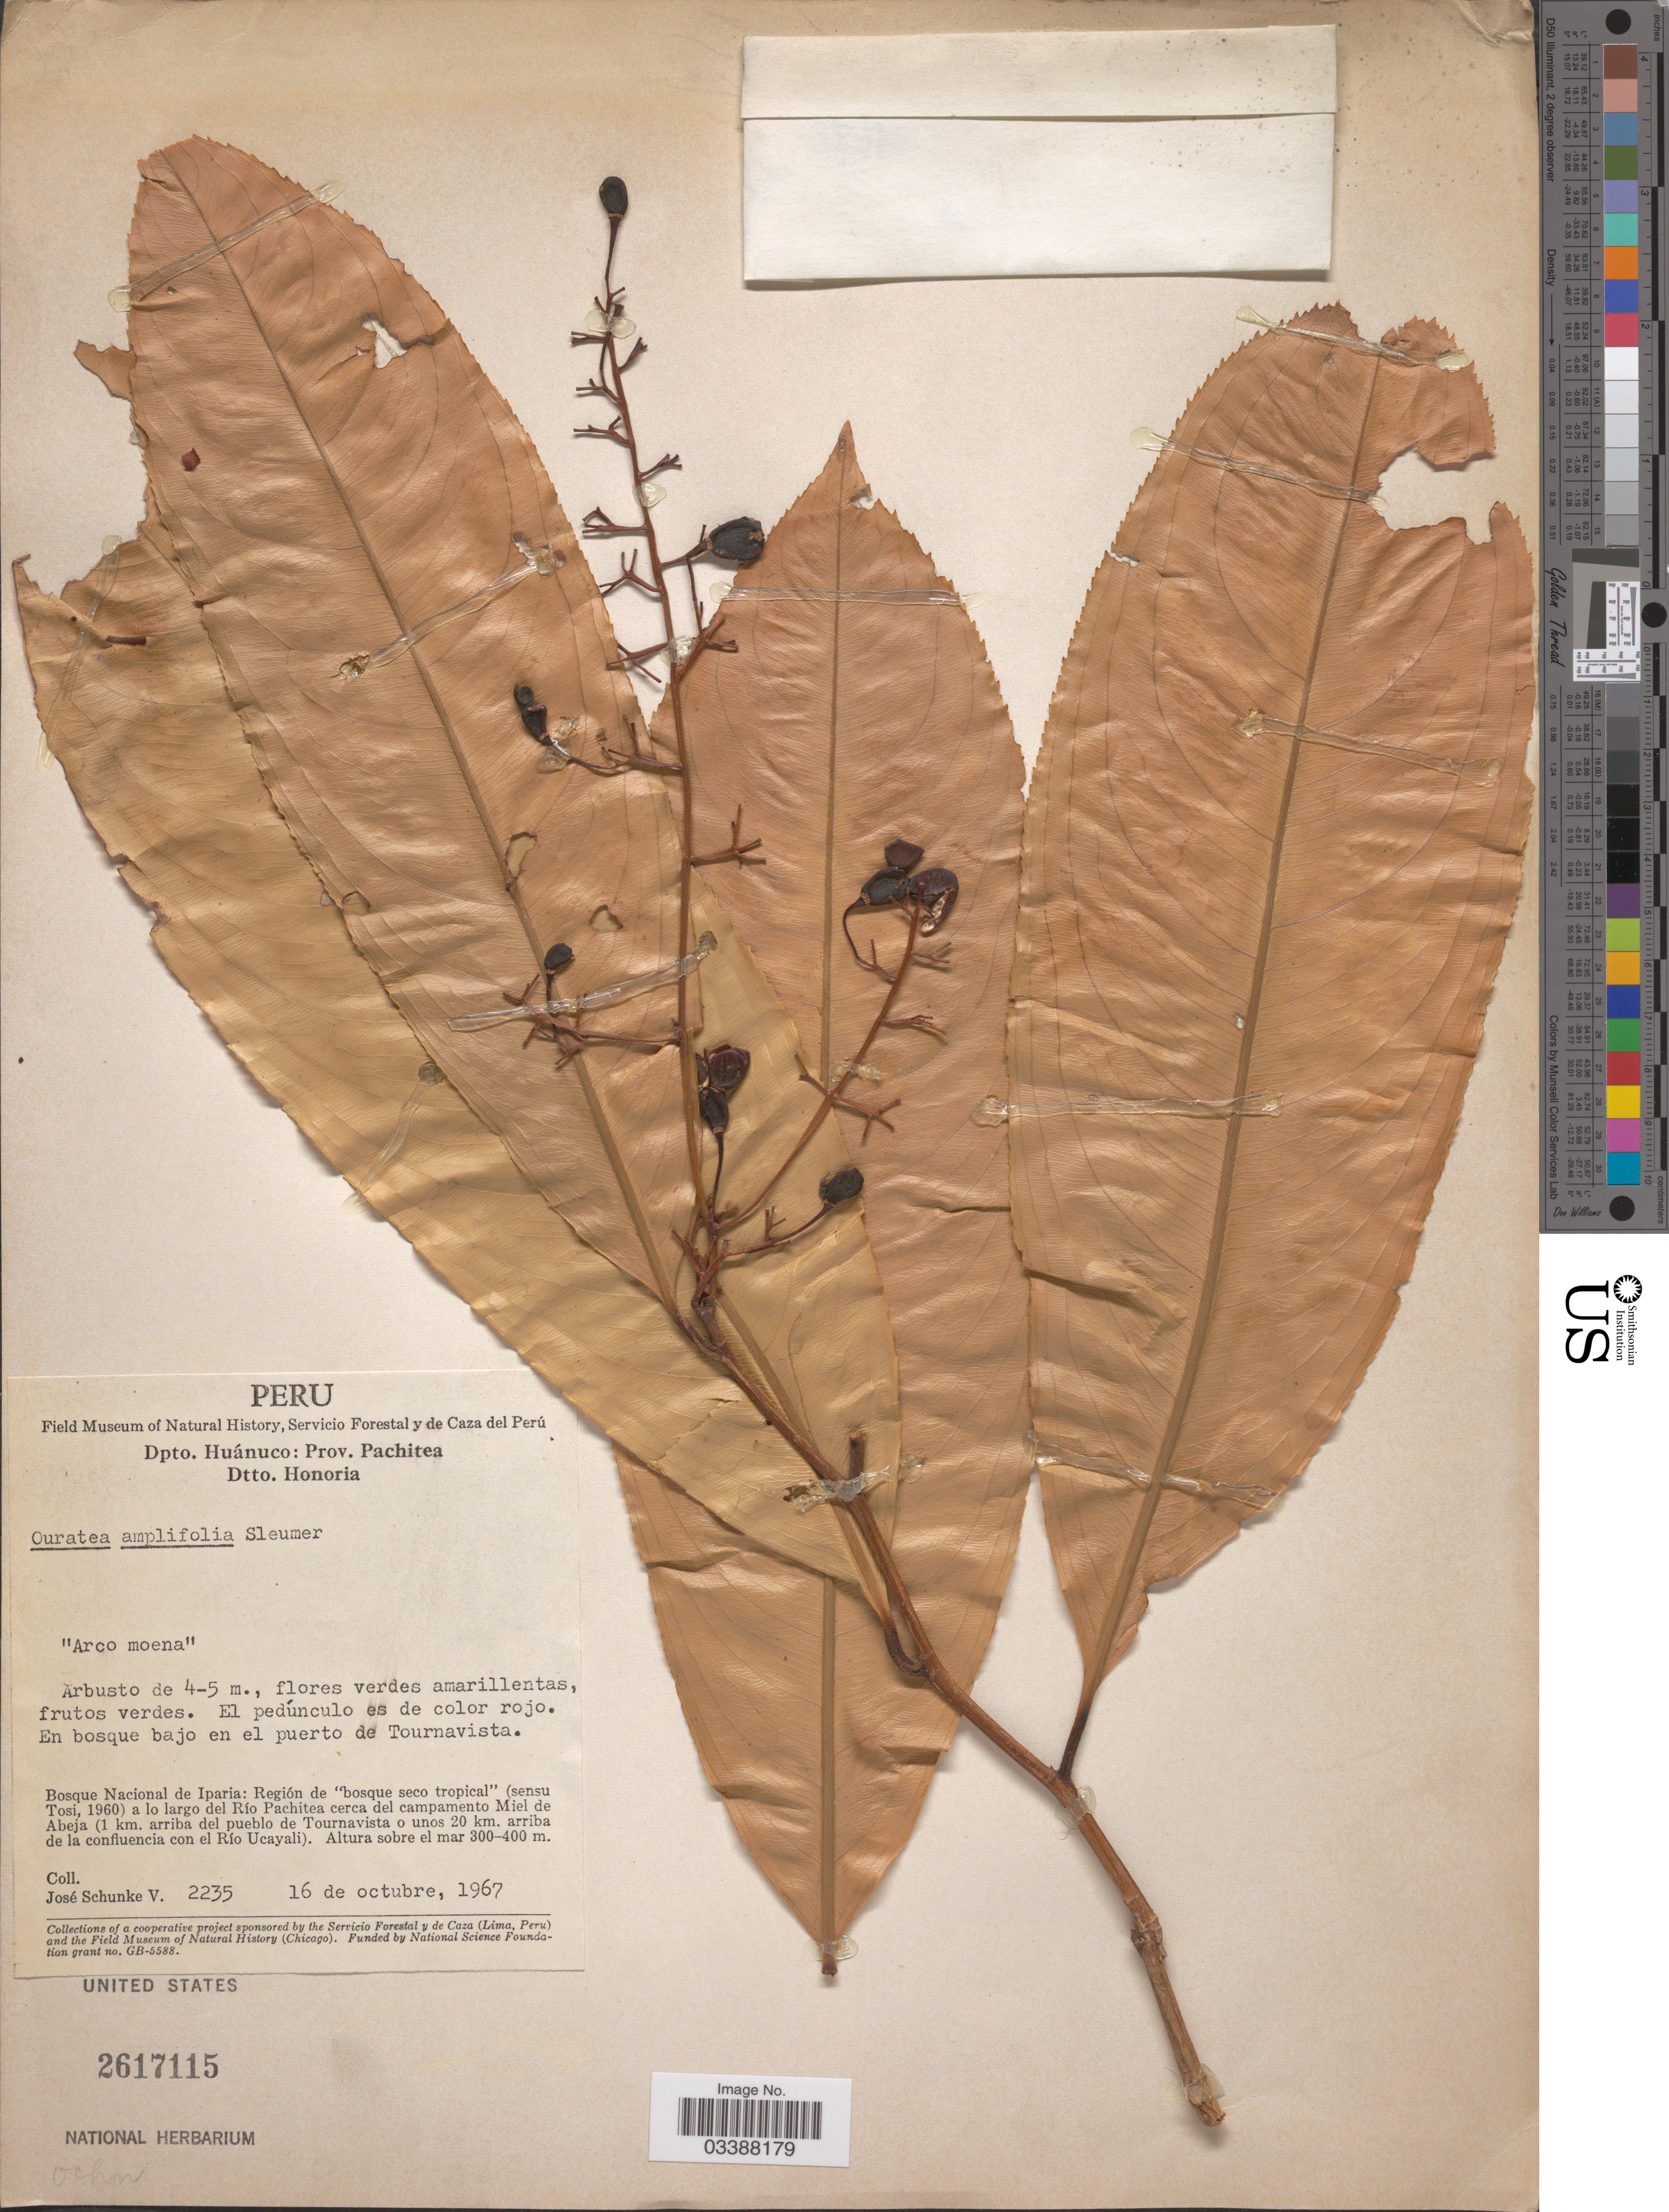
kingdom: Plantae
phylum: Tracheophyta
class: Magnoliopsida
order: Malpighiales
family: Ochnaceae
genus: Ouratea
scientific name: Ouratea amplifolia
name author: Sleumer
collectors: J. Schunke Vigo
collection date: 1967-10-06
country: Peru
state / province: Huánuco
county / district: Pachitea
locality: Bosque Nacional de Iparia: Region de "bosque seco tropical" a lo largo del Rio Pachitea cerca del campamento Miel de Abeja (1 km. arriba del pueblo de Tournavista o unos 20 km. arriba de la confluencia con el Rio Ucayali). en el puerto de Tournavista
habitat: En bosque bajo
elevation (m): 300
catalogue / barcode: US 2617115